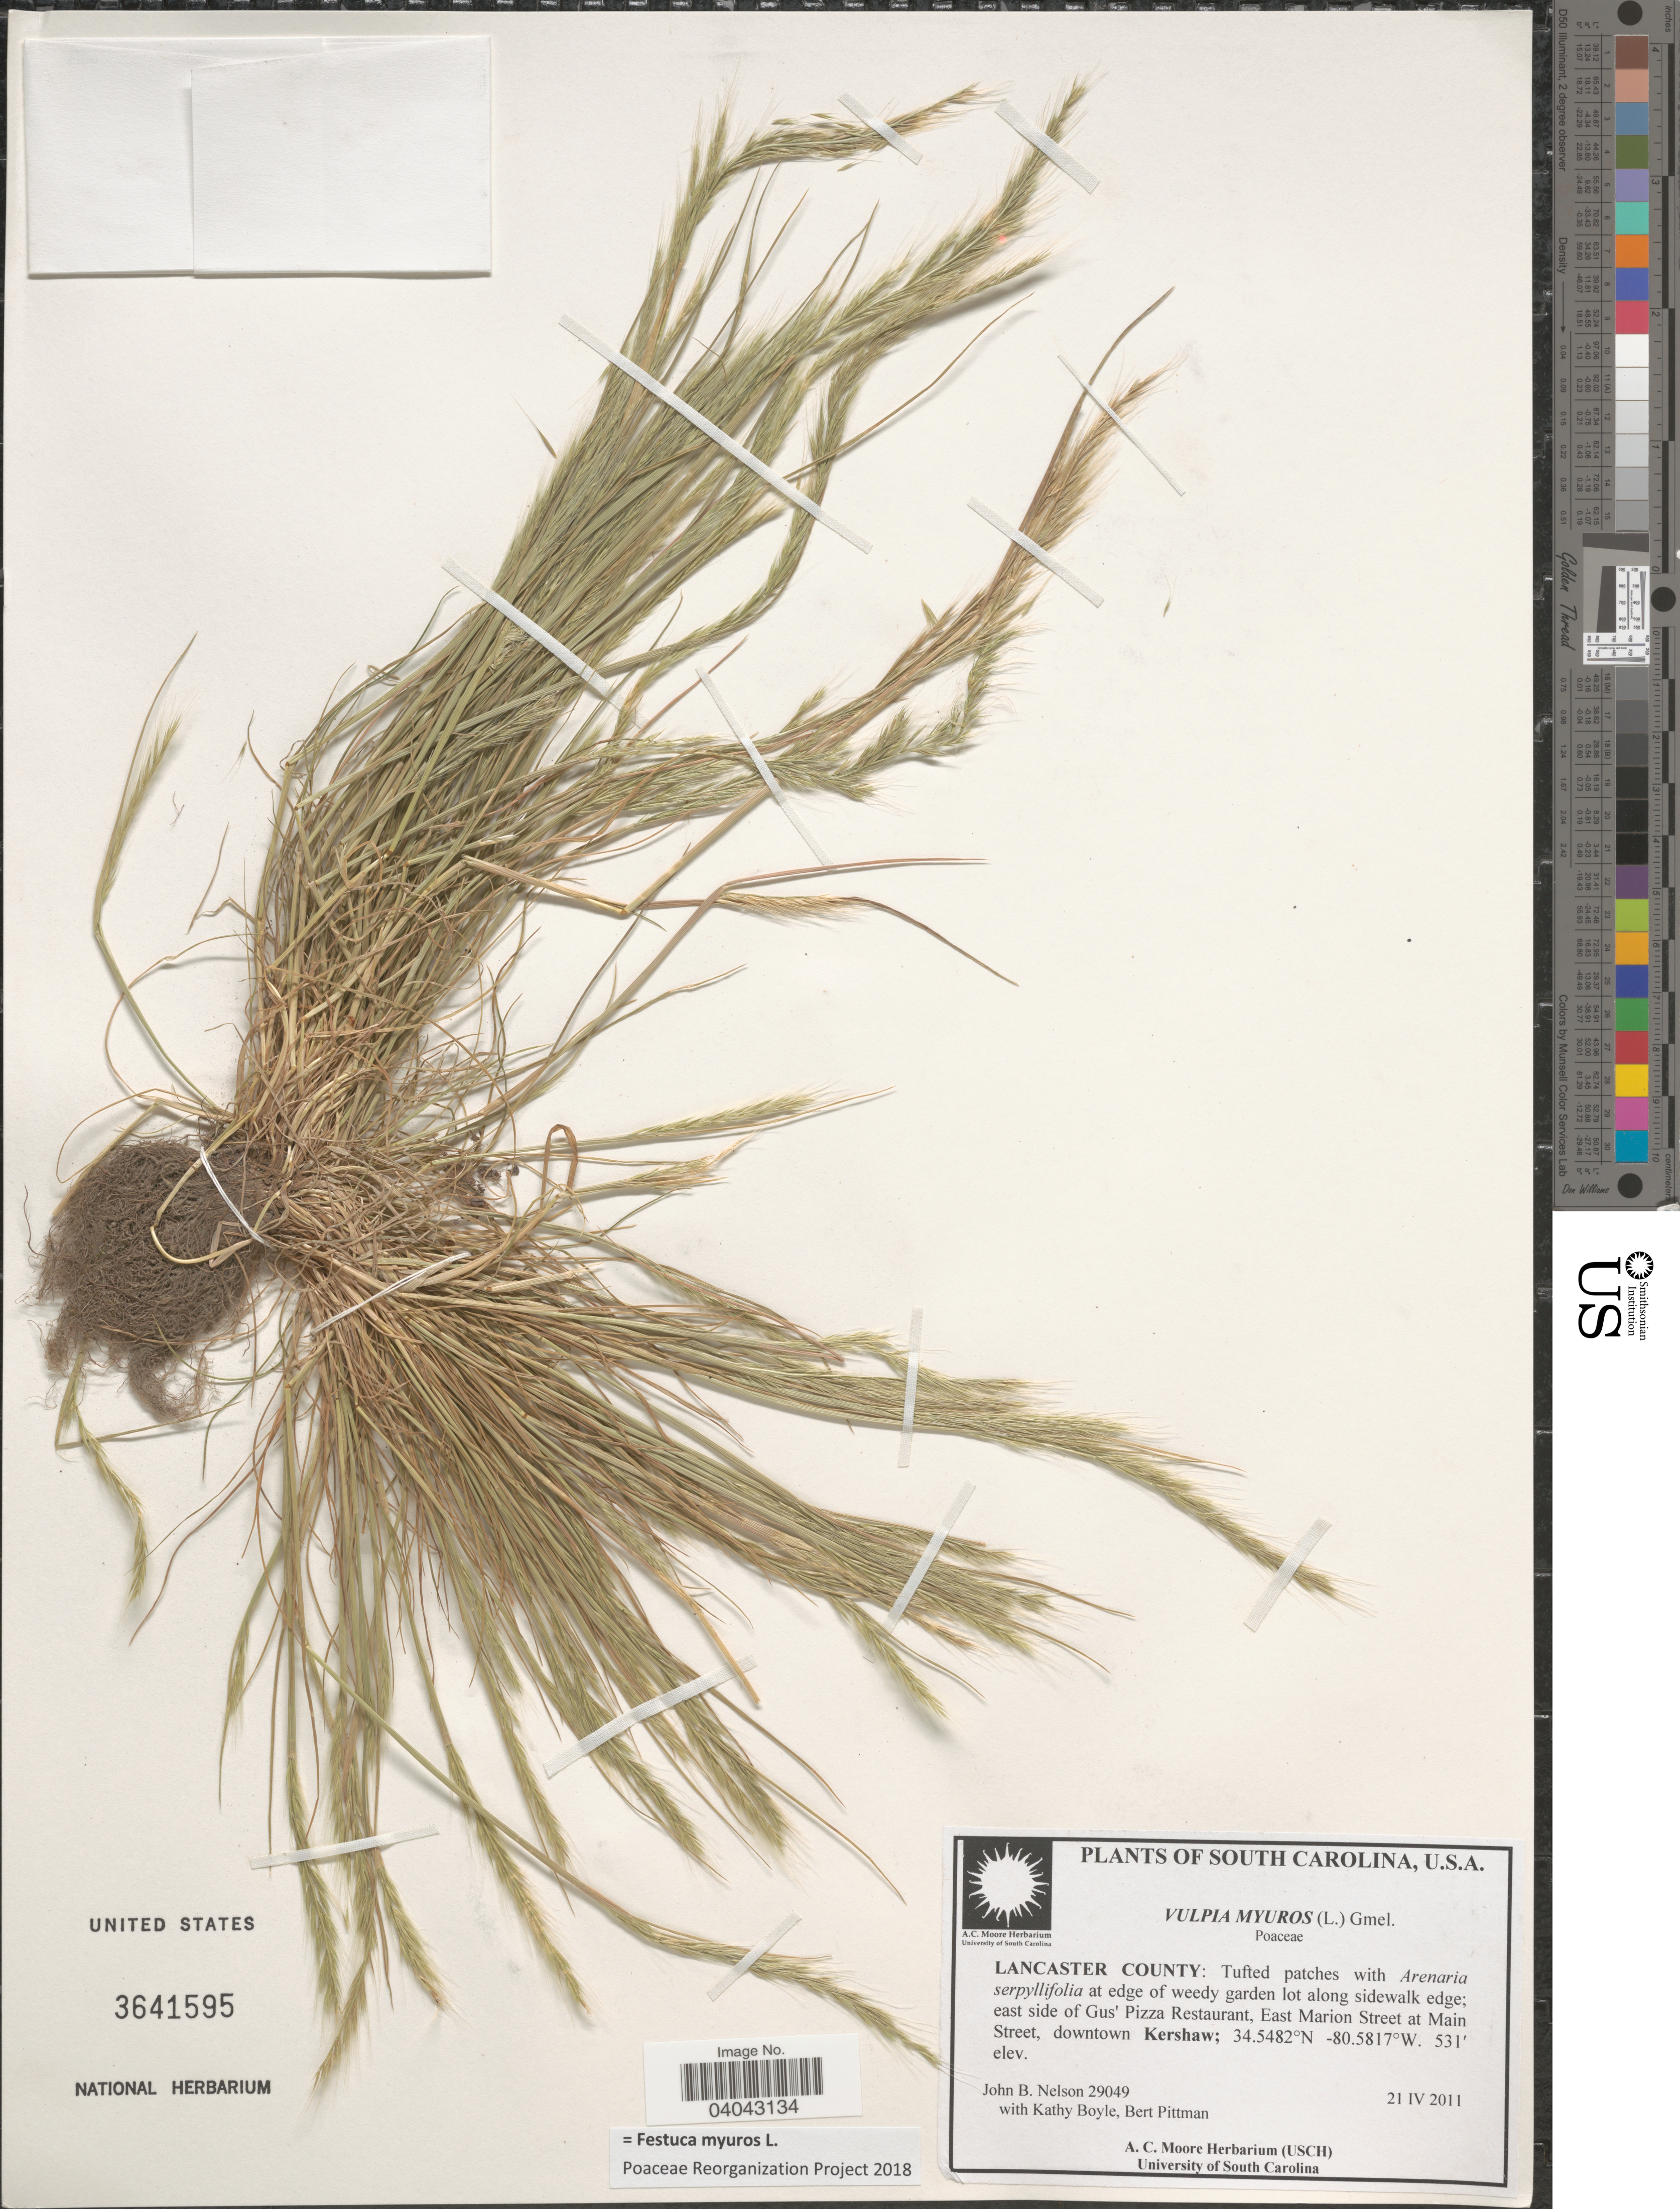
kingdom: Plantae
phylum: Tracheophyta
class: Liliopsida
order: Poales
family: Poaceae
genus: Festuca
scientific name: Festuca myuros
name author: L.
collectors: J. B. Nelson, K. Boyle & B. Pittman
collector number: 29049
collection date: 2011-04-21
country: United States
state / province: South Carolina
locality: Lancaster County: at edge of weedy garden lot along sidewalk edge; east side of Gus' Pizza Restaurant, East Marion Street at Main Street, downtown Kershaw.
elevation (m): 162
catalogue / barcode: US 3641595